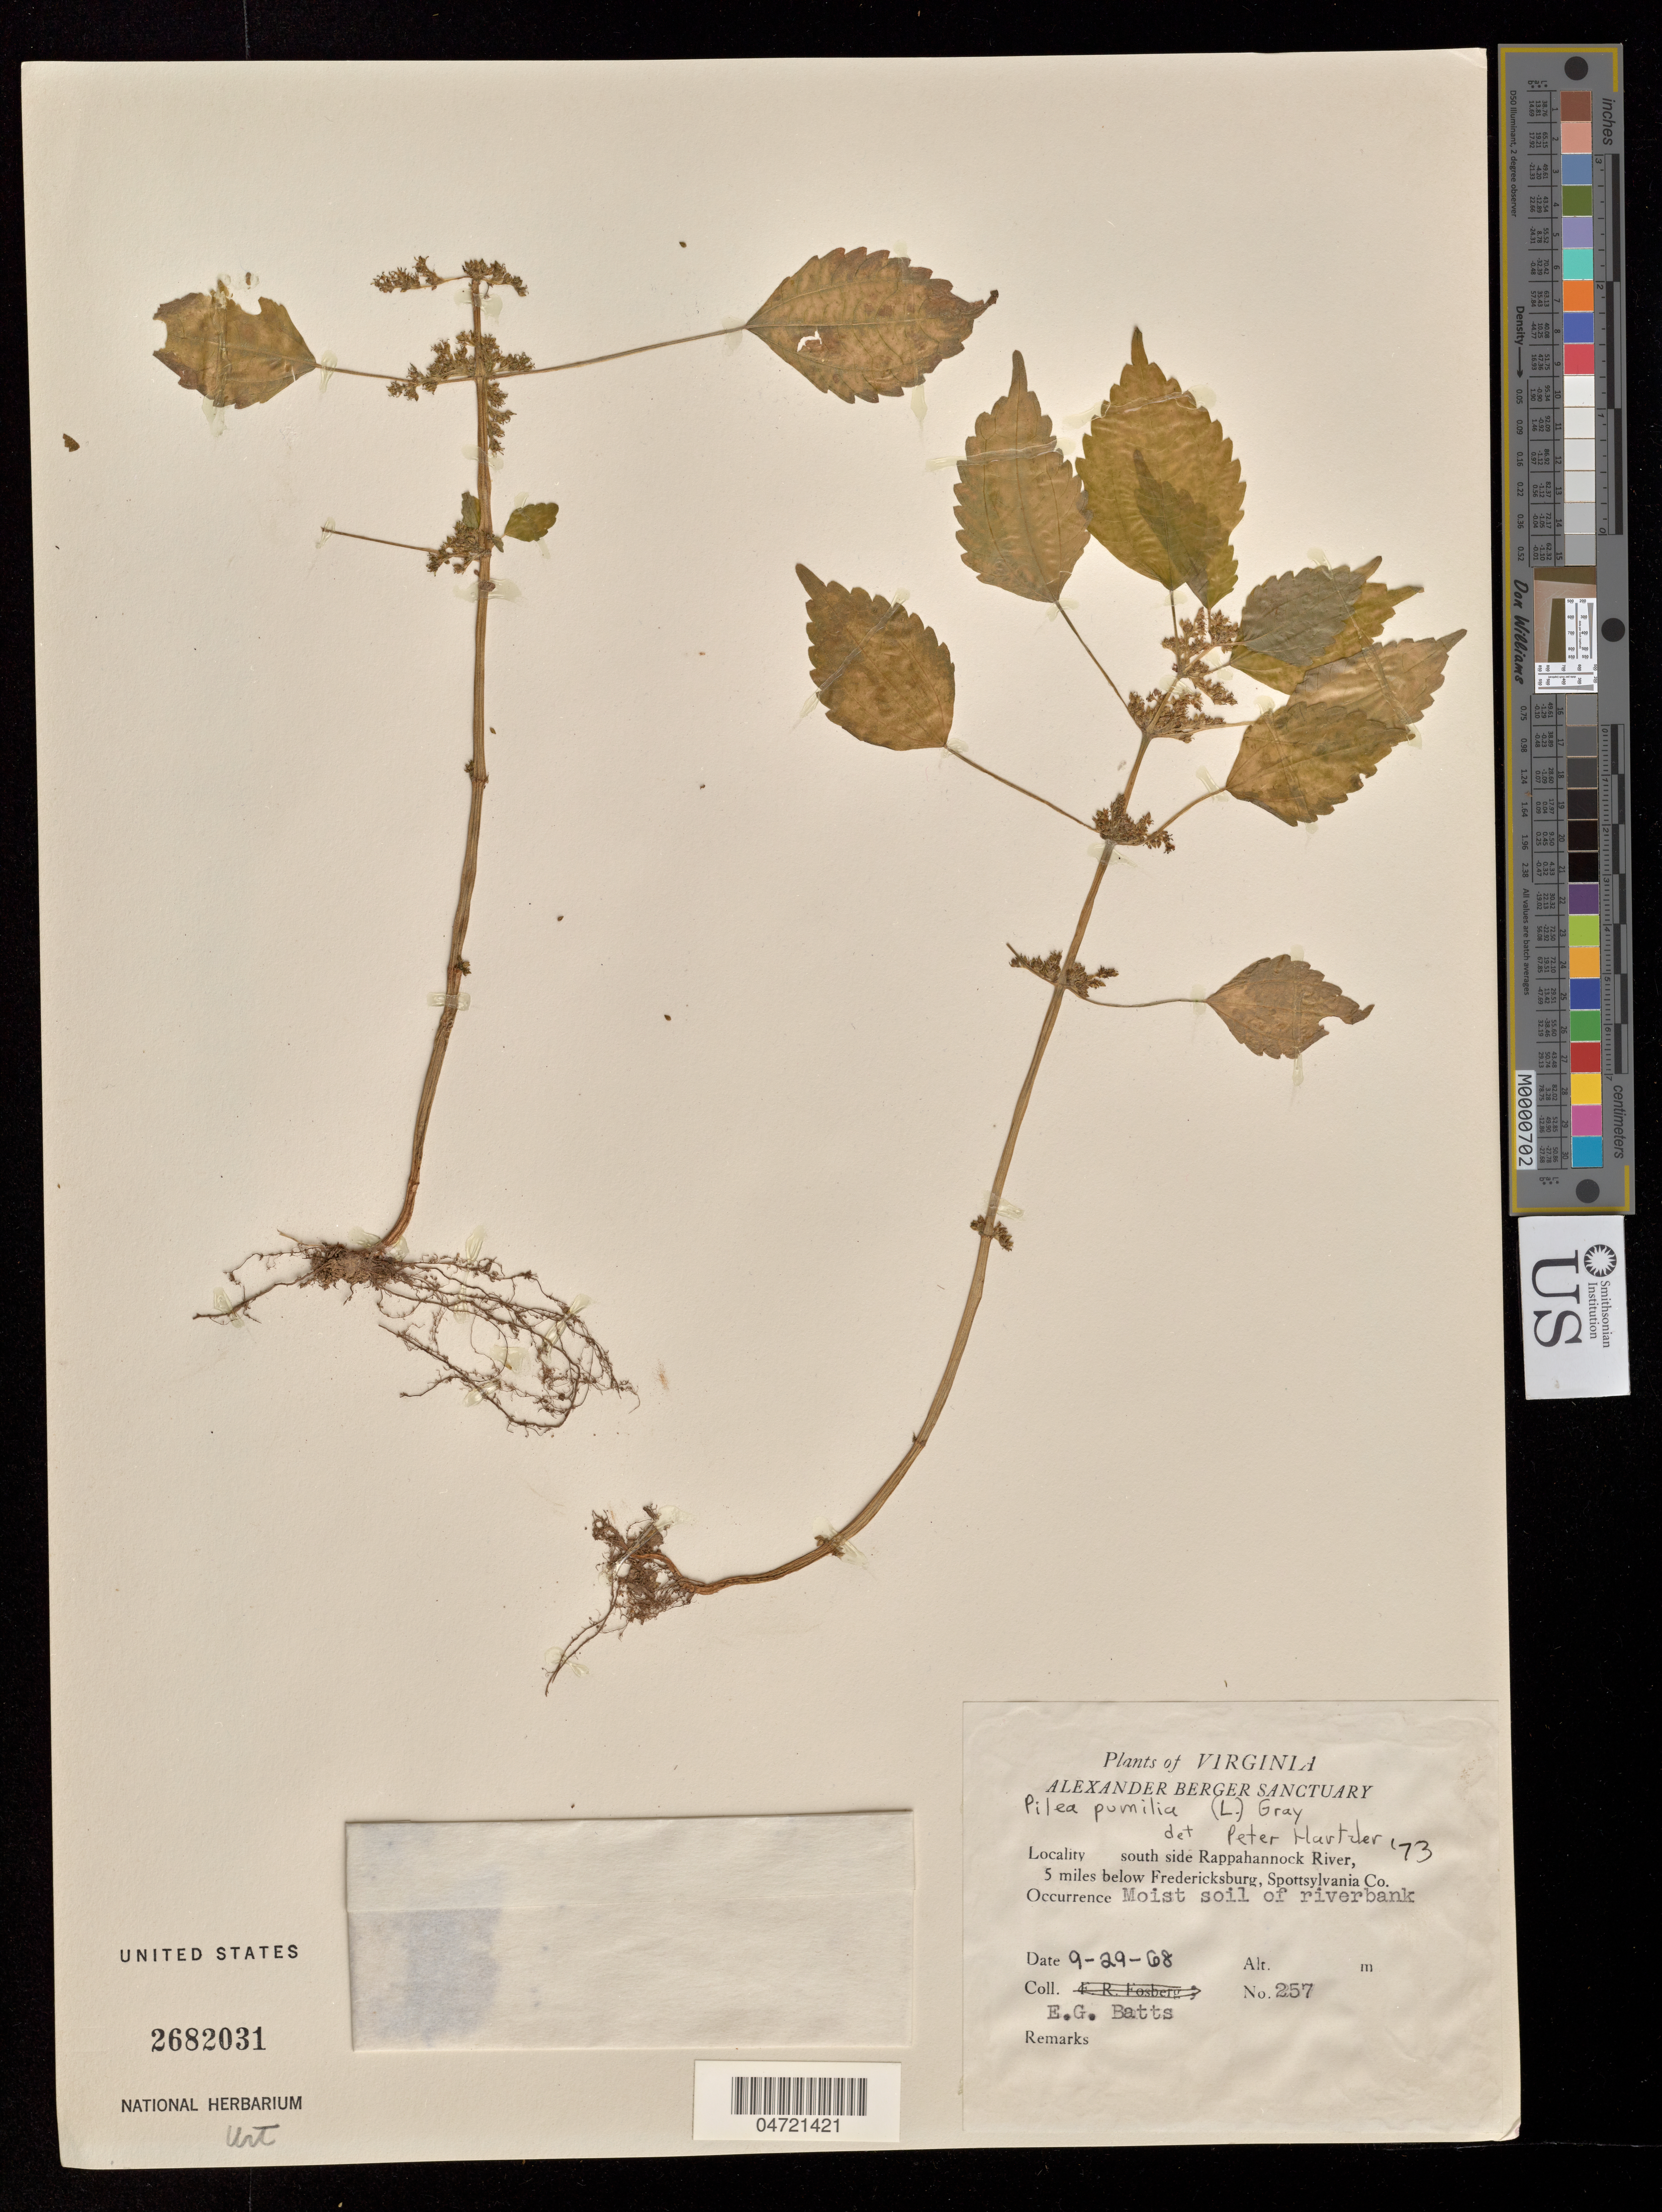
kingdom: Plantae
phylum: Tracheophyta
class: Magnoliopsida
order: Rosales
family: Urticaceae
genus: Pilea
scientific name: Pilea pumila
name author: (L.) A. Gray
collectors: E. Batts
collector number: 257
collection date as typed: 29 Sep 1968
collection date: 1968-09-29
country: United States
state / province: Virginia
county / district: Spotsylvania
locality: S side Rappahannock River, 5 mi. below Fredericksburg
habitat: Moist soil of riverbank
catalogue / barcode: US 2682031